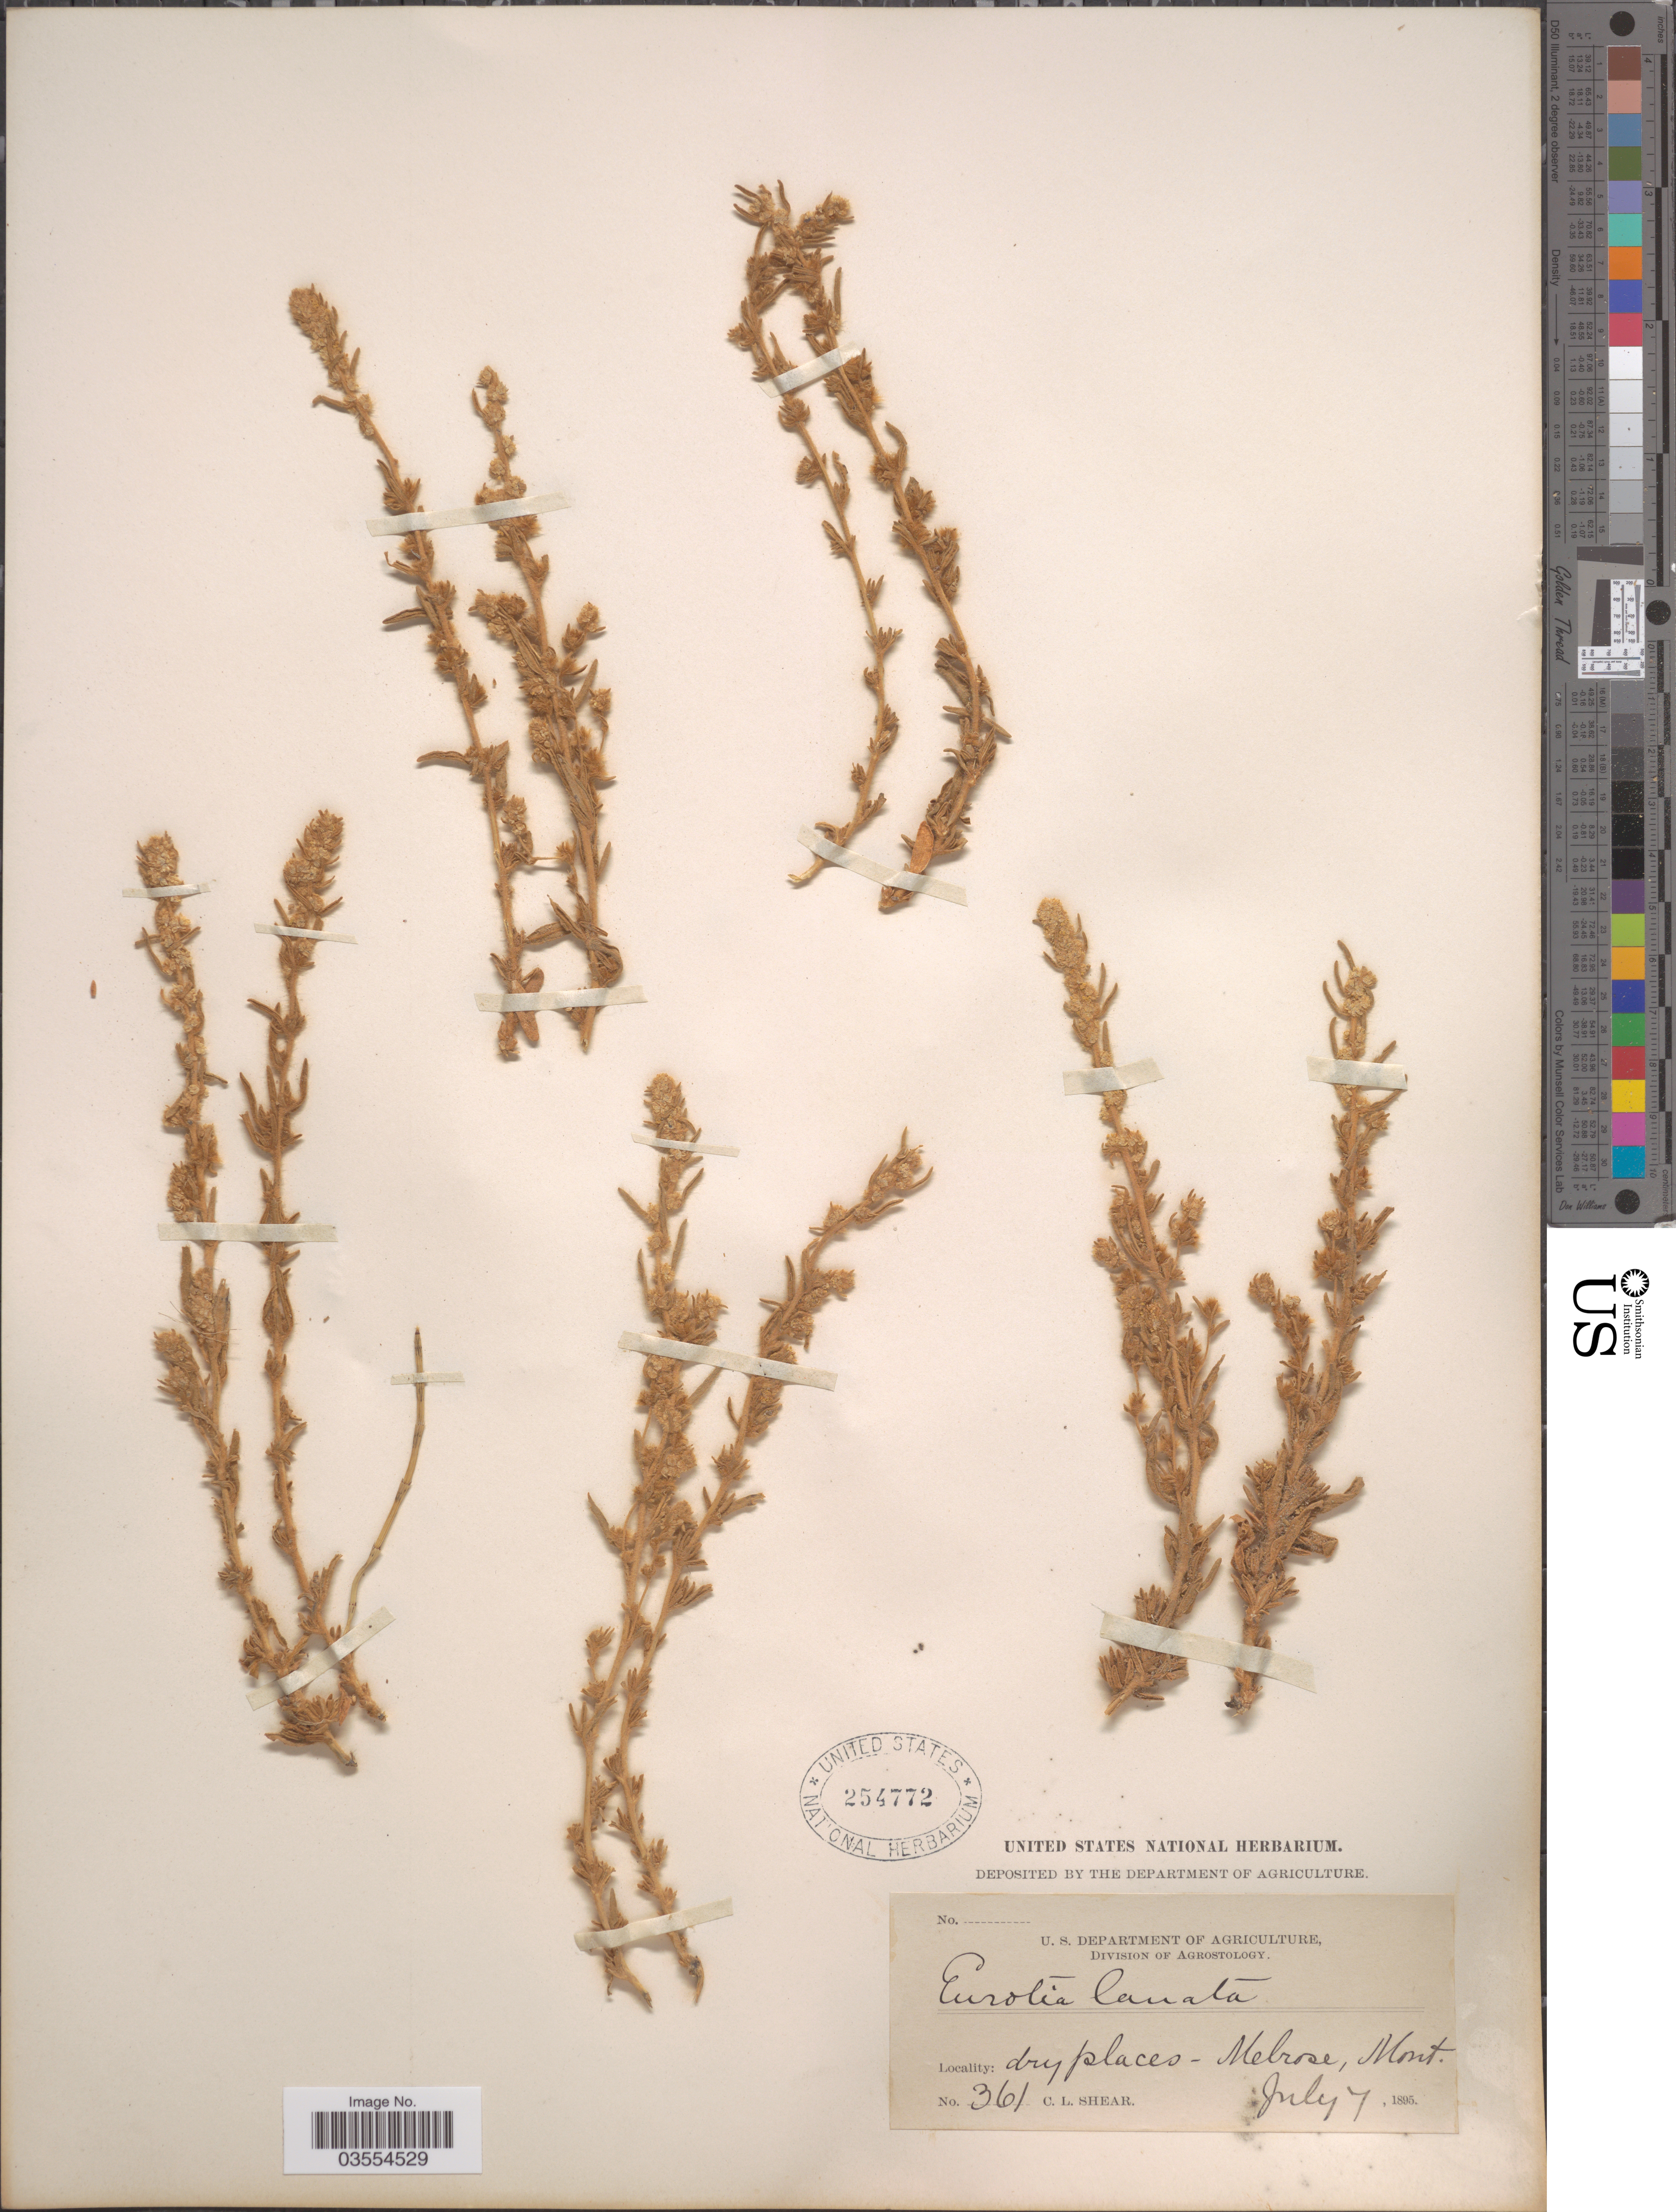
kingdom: Plantae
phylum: Tracheophyta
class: Magnoliopsida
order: Caryophyllales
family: Amaranthaceae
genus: Krascheninnikovia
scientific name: Krascheninnikovia lanata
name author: (Pursh) A. Meeuse & A.Smit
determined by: U.S. National Herbarium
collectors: C. L. Shear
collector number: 361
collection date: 1895-07-07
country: United States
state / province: Montana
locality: Melrose.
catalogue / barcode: US 254772